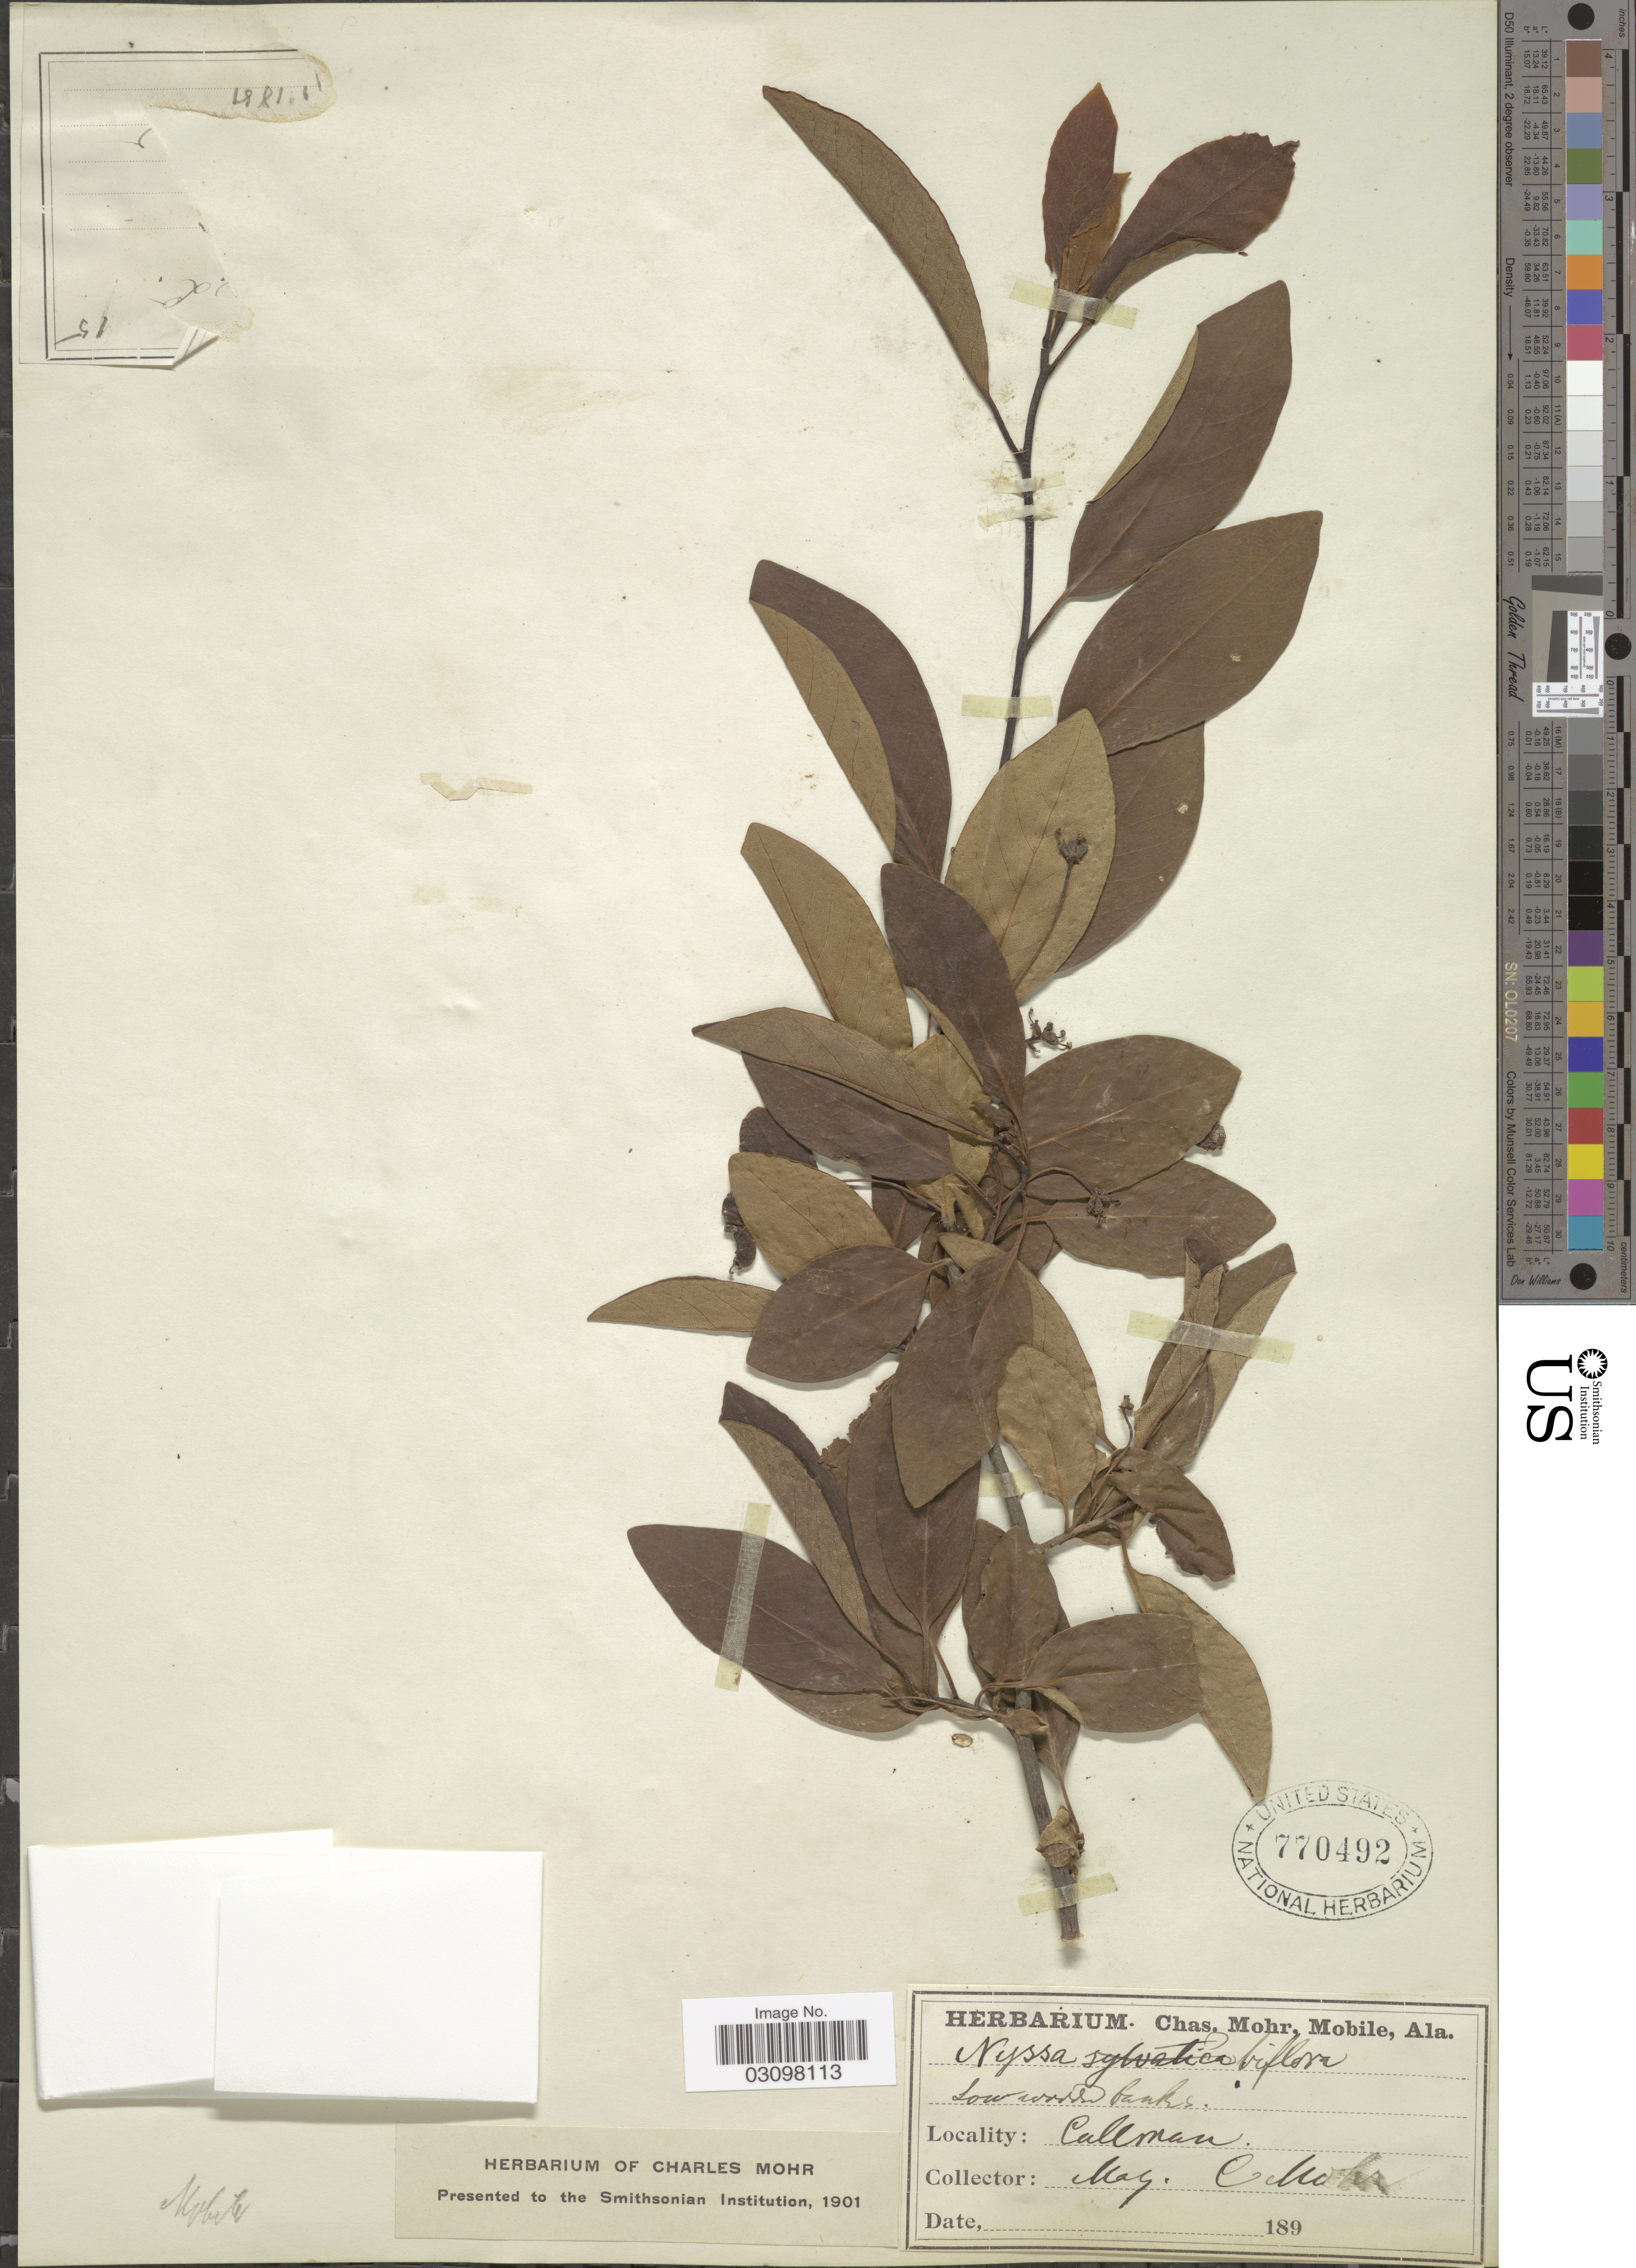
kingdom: Plantae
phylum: Tracheophyta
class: Magnoliopsida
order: Cornales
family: Nyssaceae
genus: Nyssa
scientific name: Nyssa sylvatica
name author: Marshall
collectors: Mohr, C. T. (herbarium)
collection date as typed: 189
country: United States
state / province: Alabama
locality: Cullman.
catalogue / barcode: US 770492